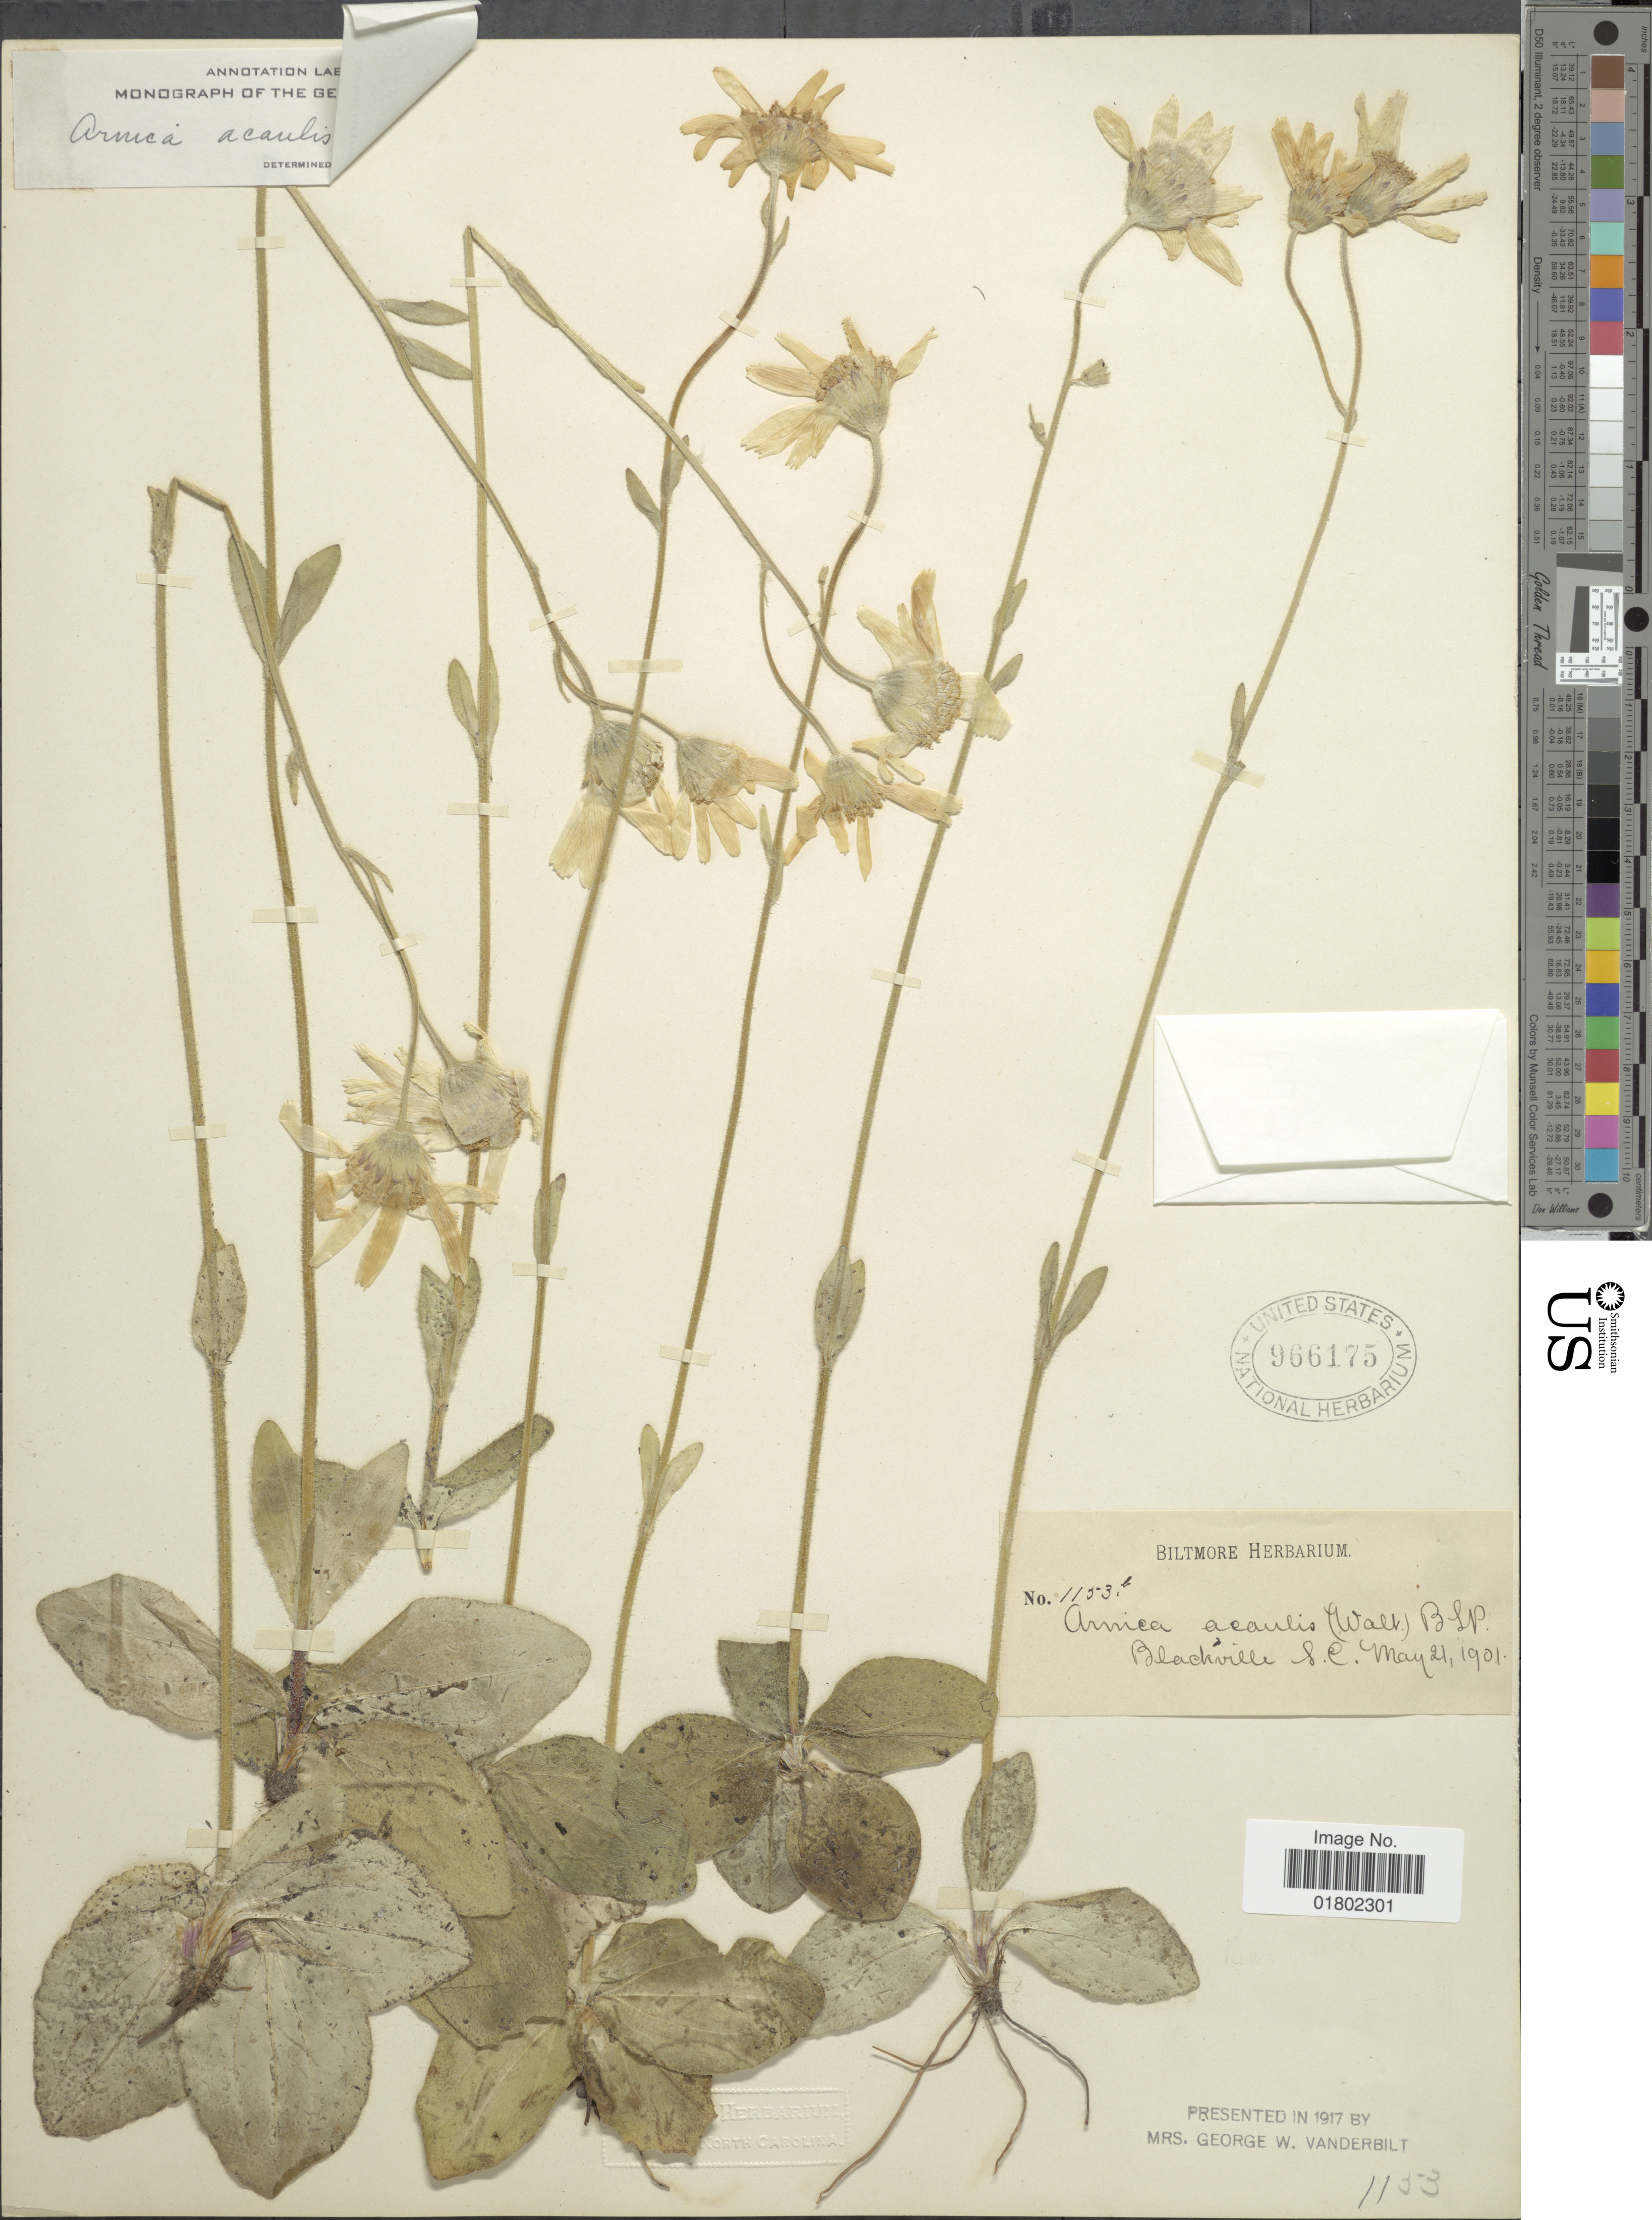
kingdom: Plantae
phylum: Tracheophyta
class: Magnoliopsida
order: Asterales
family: Asteraceae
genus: Arnica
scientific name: Arnica acaulis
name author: (Walter) Britton, Stearns & Poggenb.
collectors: ex herb. Biltmore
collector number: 1153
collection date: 1901-05-21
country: United States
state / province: South Carolina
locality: Blackville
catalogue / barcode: US 966175